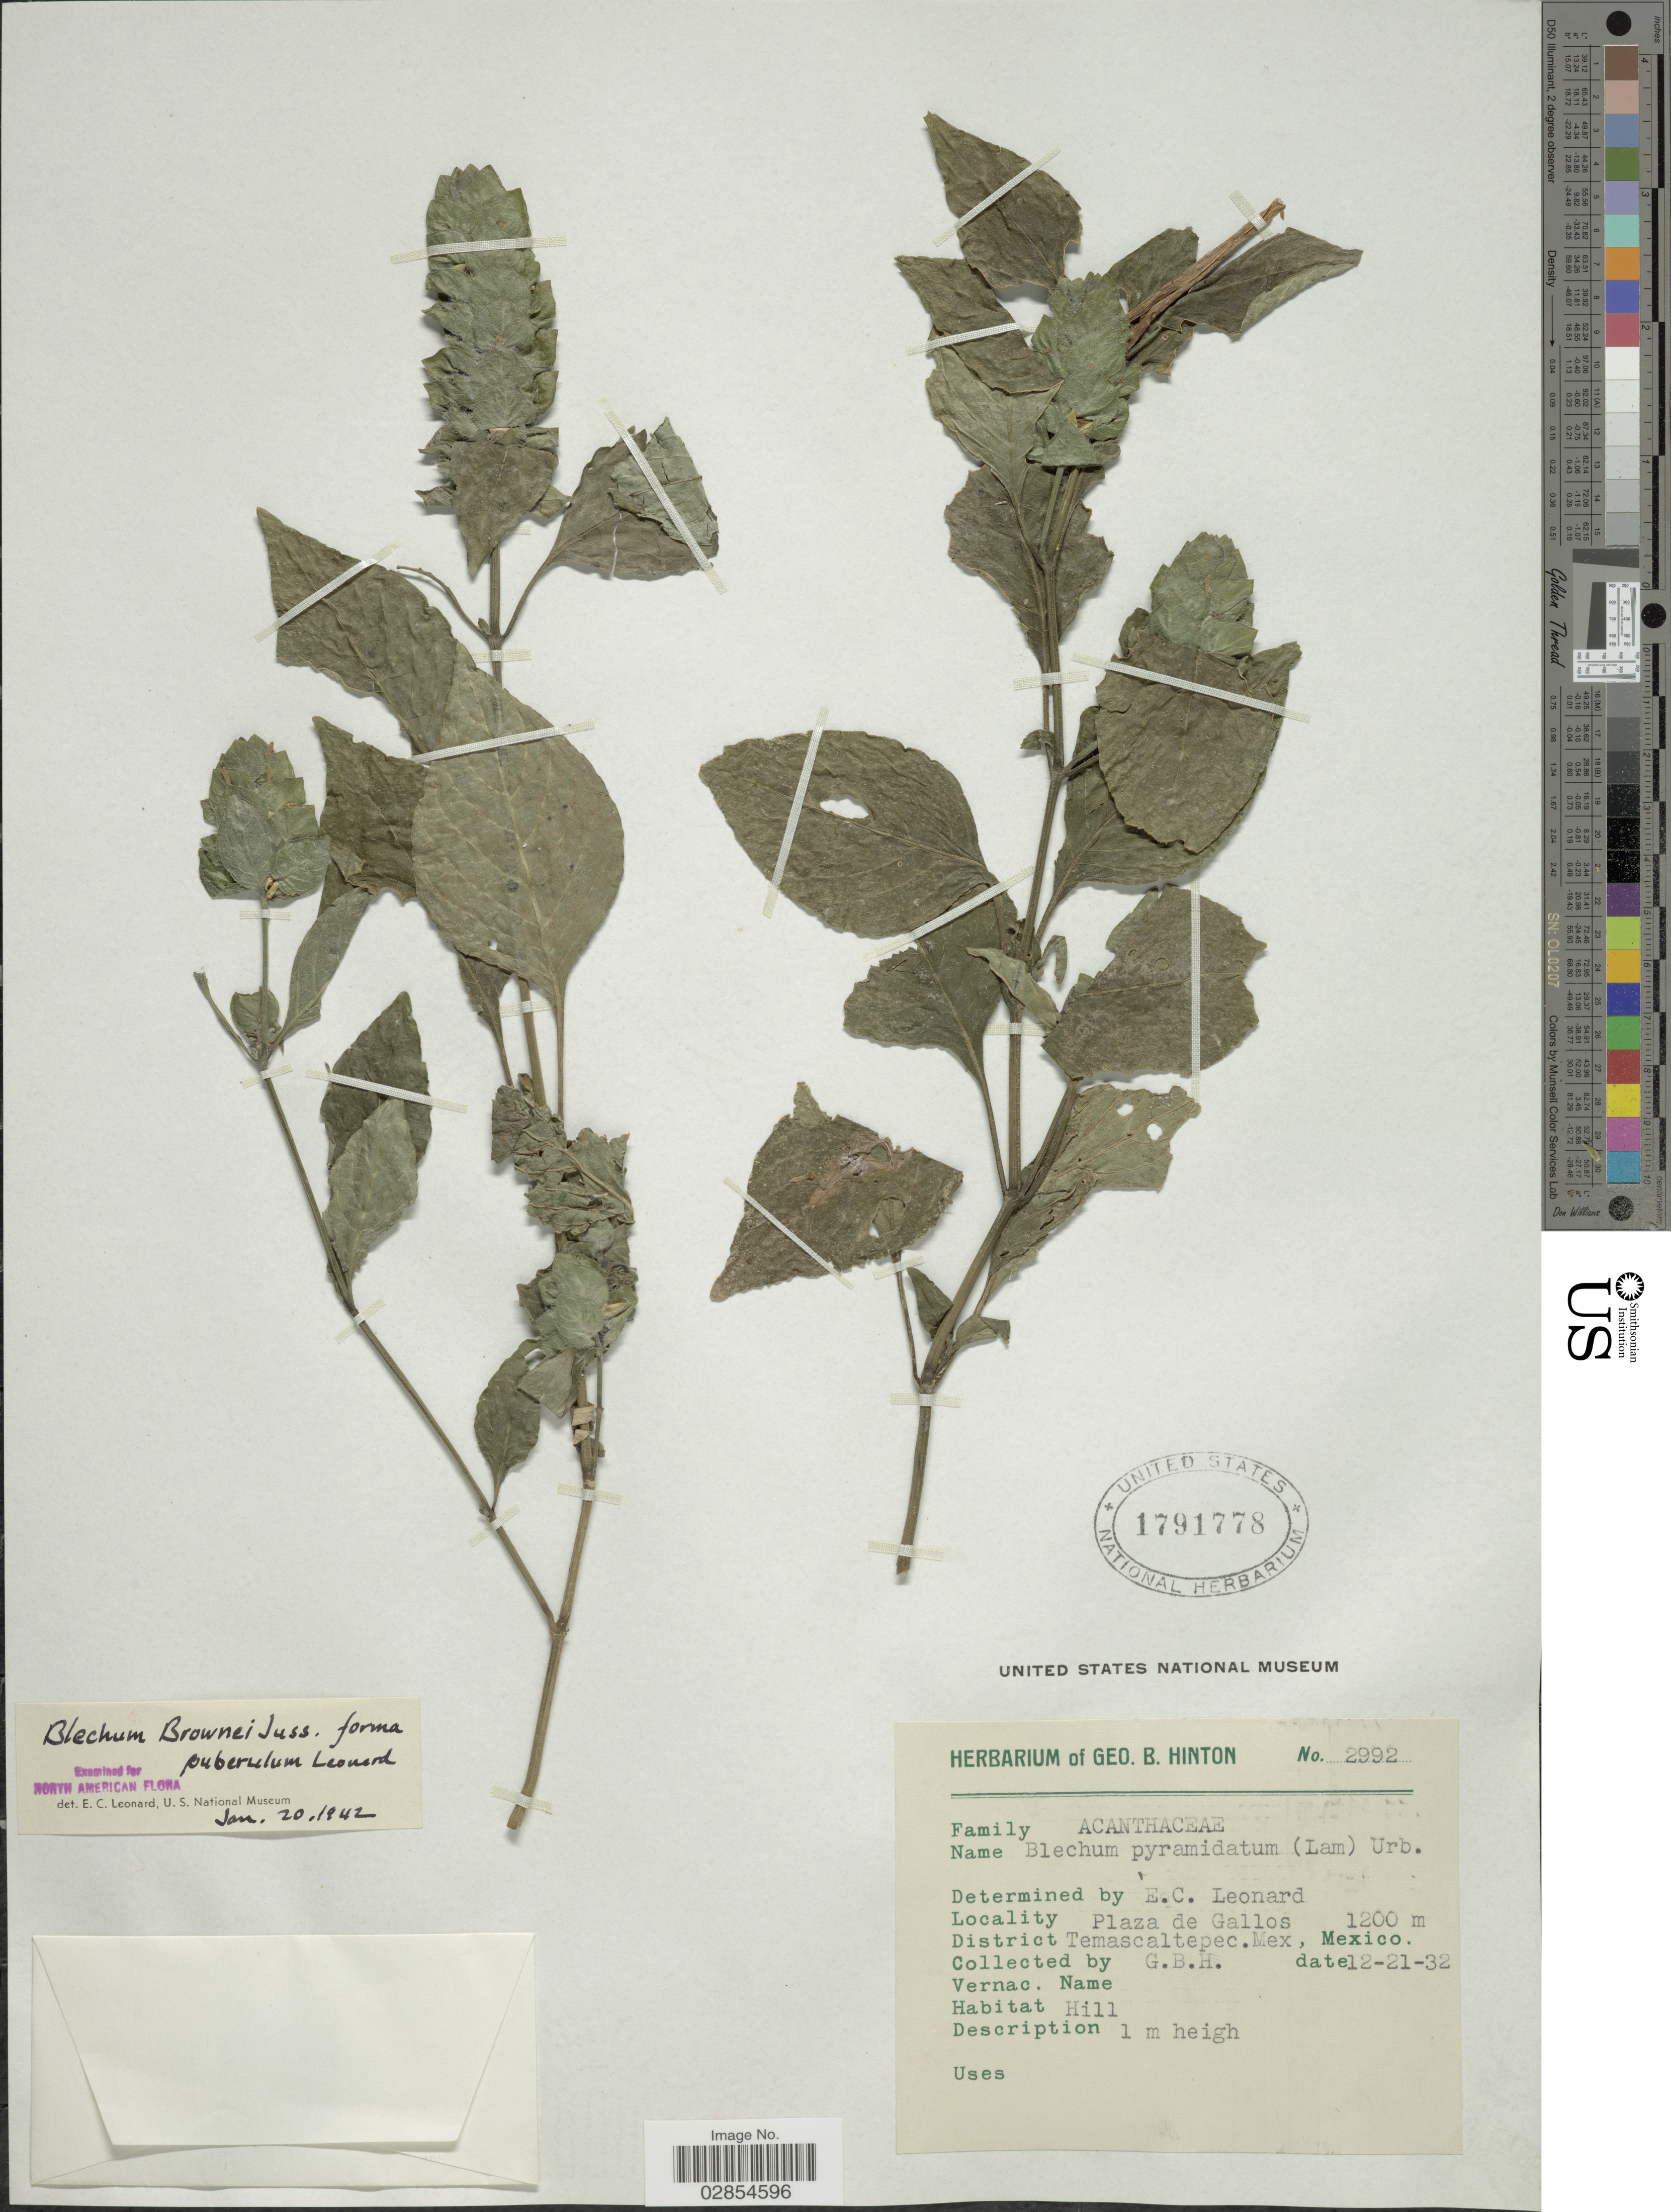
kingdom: Plantae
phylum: Tracheophyta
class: Magnoliopsida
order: Lamiales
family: Acanthaceae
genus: Blechum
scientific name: Blechum pyramidatum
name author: (Lam.) Urb.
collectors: G. B. Hinton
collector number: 2992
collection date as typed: Transcribed d/m/y: 21/12/32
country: Mexico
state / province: México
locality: Plaza de Gallos. District Temascaltepec, Mex., Mexico.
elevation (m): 1200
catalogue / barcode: US 1791778